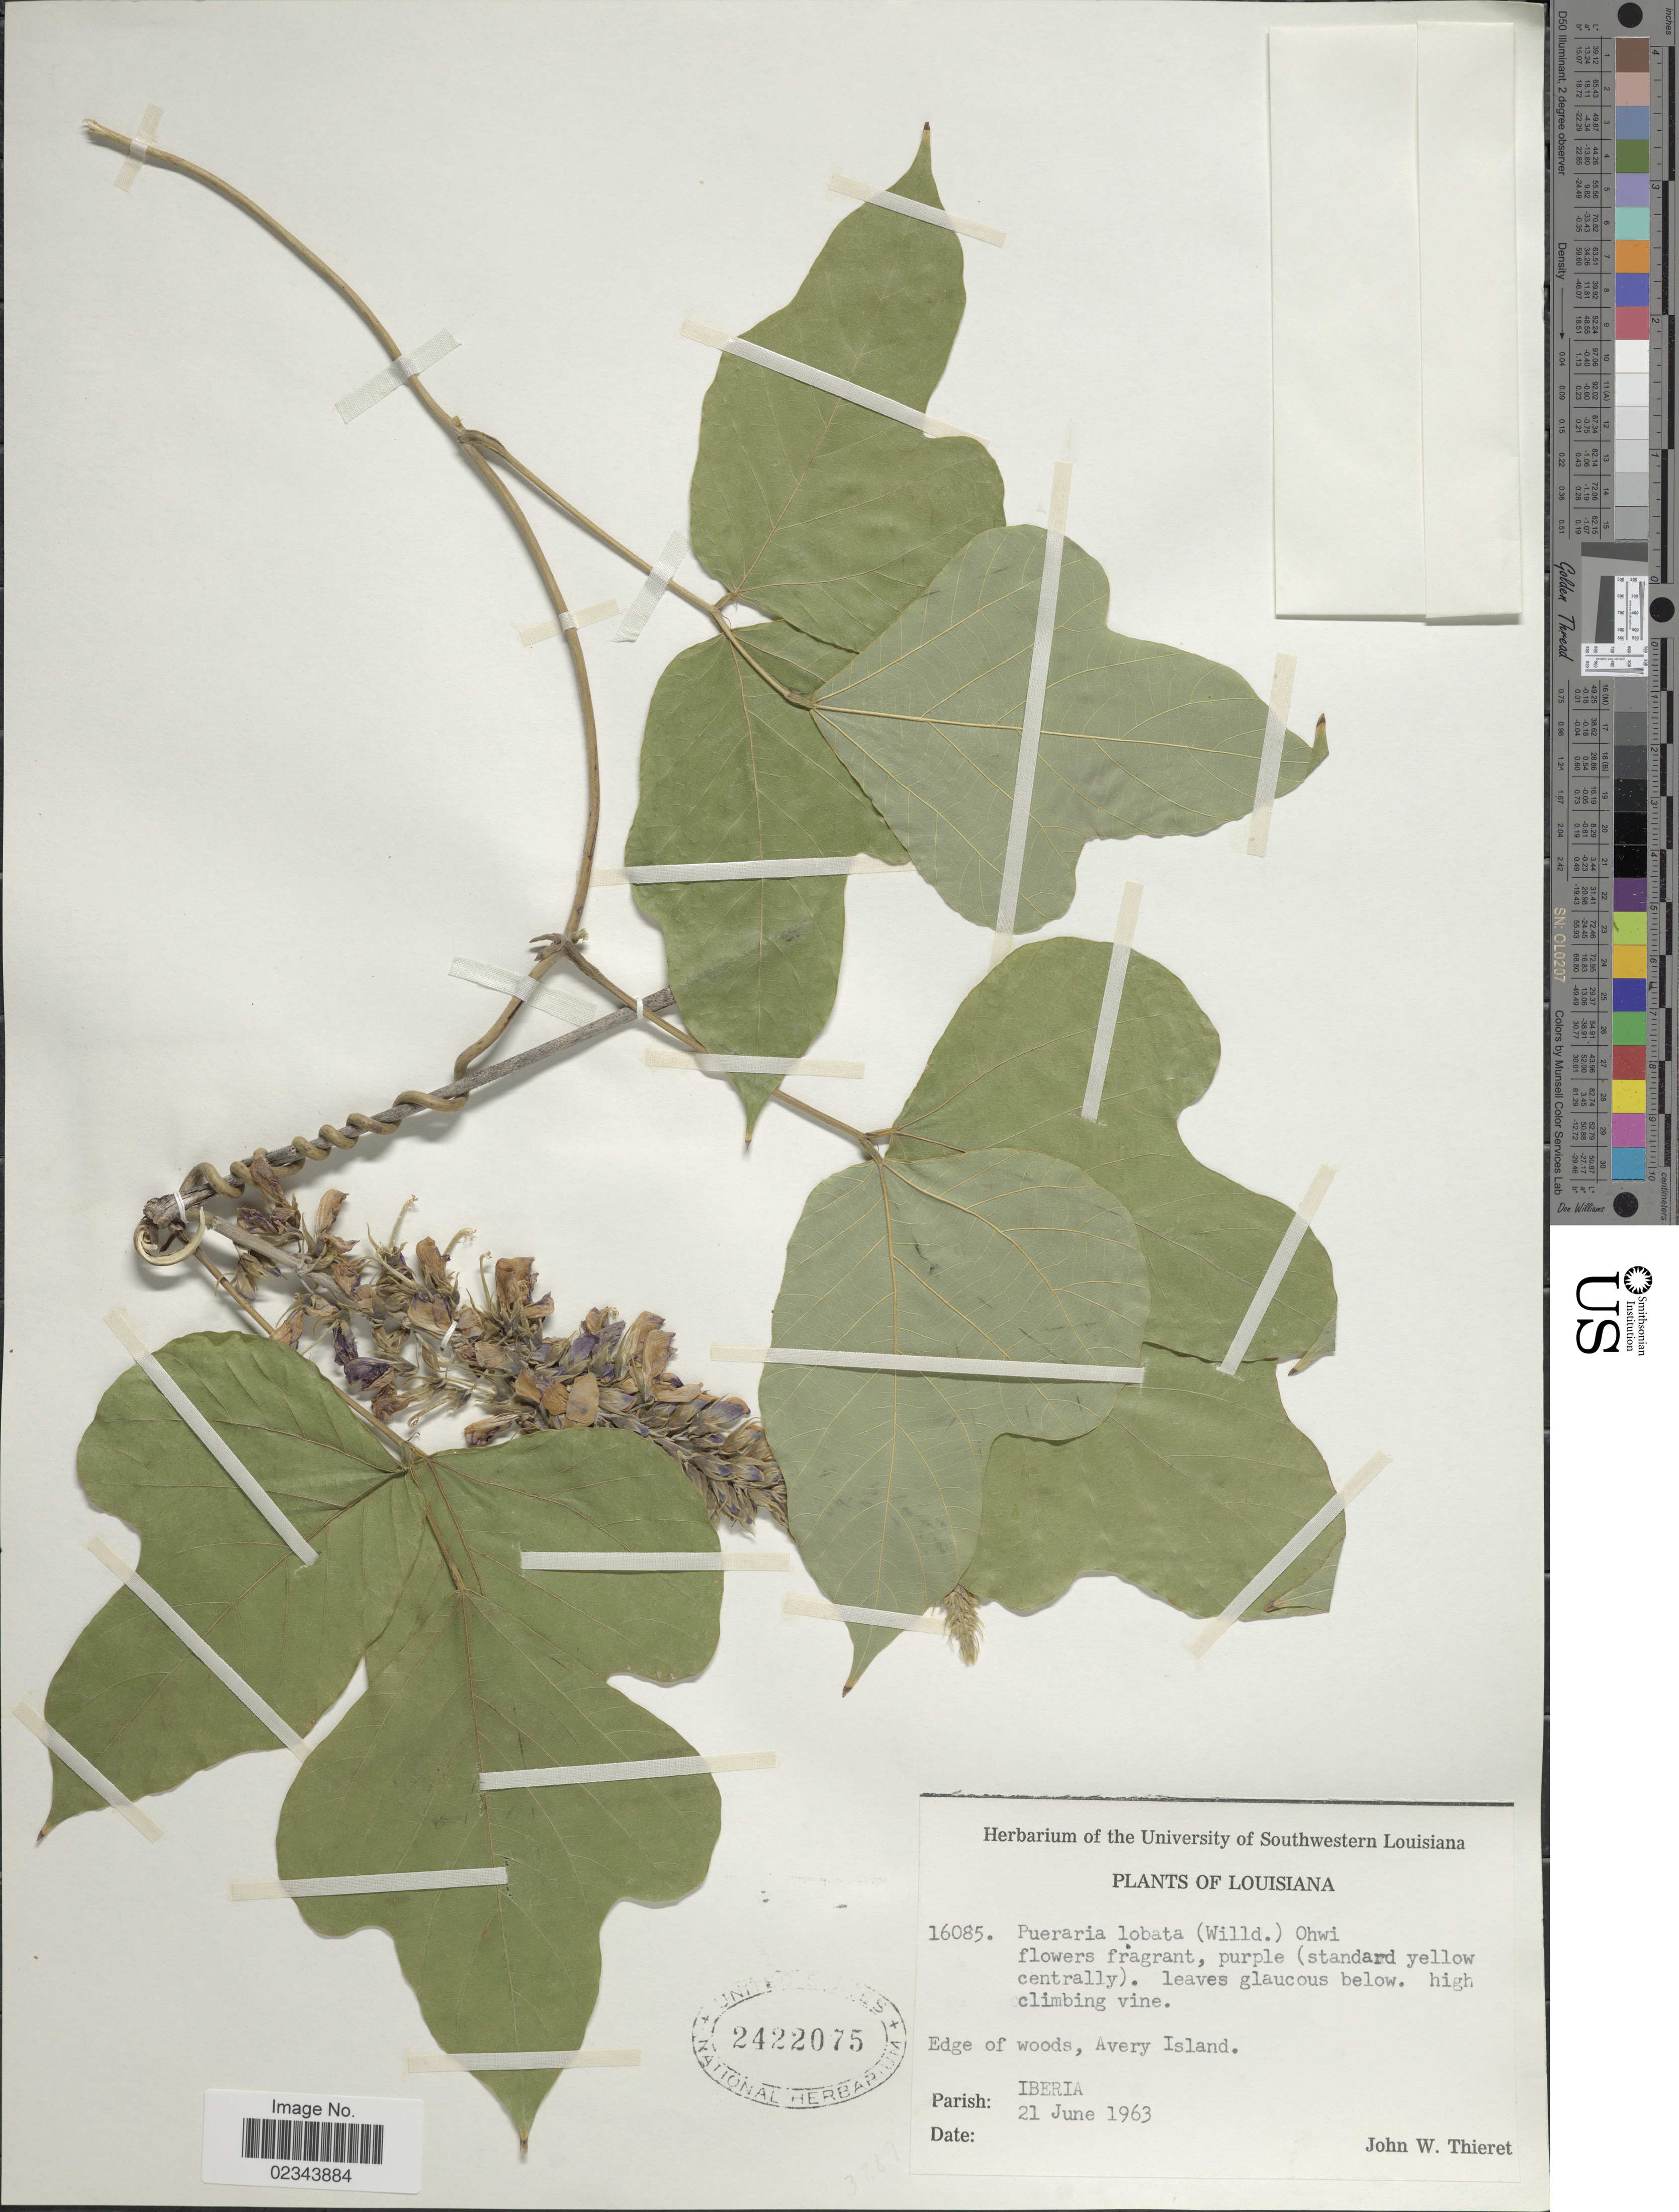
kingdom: Plantae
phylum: Tracheophyta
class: Magnoliopsida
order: Fabales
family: Fabaceae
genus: Pueraria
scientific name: Pueraria lobata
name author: (Willd.) Ohwi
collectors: J. W. Thieret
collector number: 16085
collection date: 1963-06-21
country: United States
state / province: Louisiana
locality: Edge of woods, Avery Island. Parish: Iberia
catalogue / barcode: US 2422075